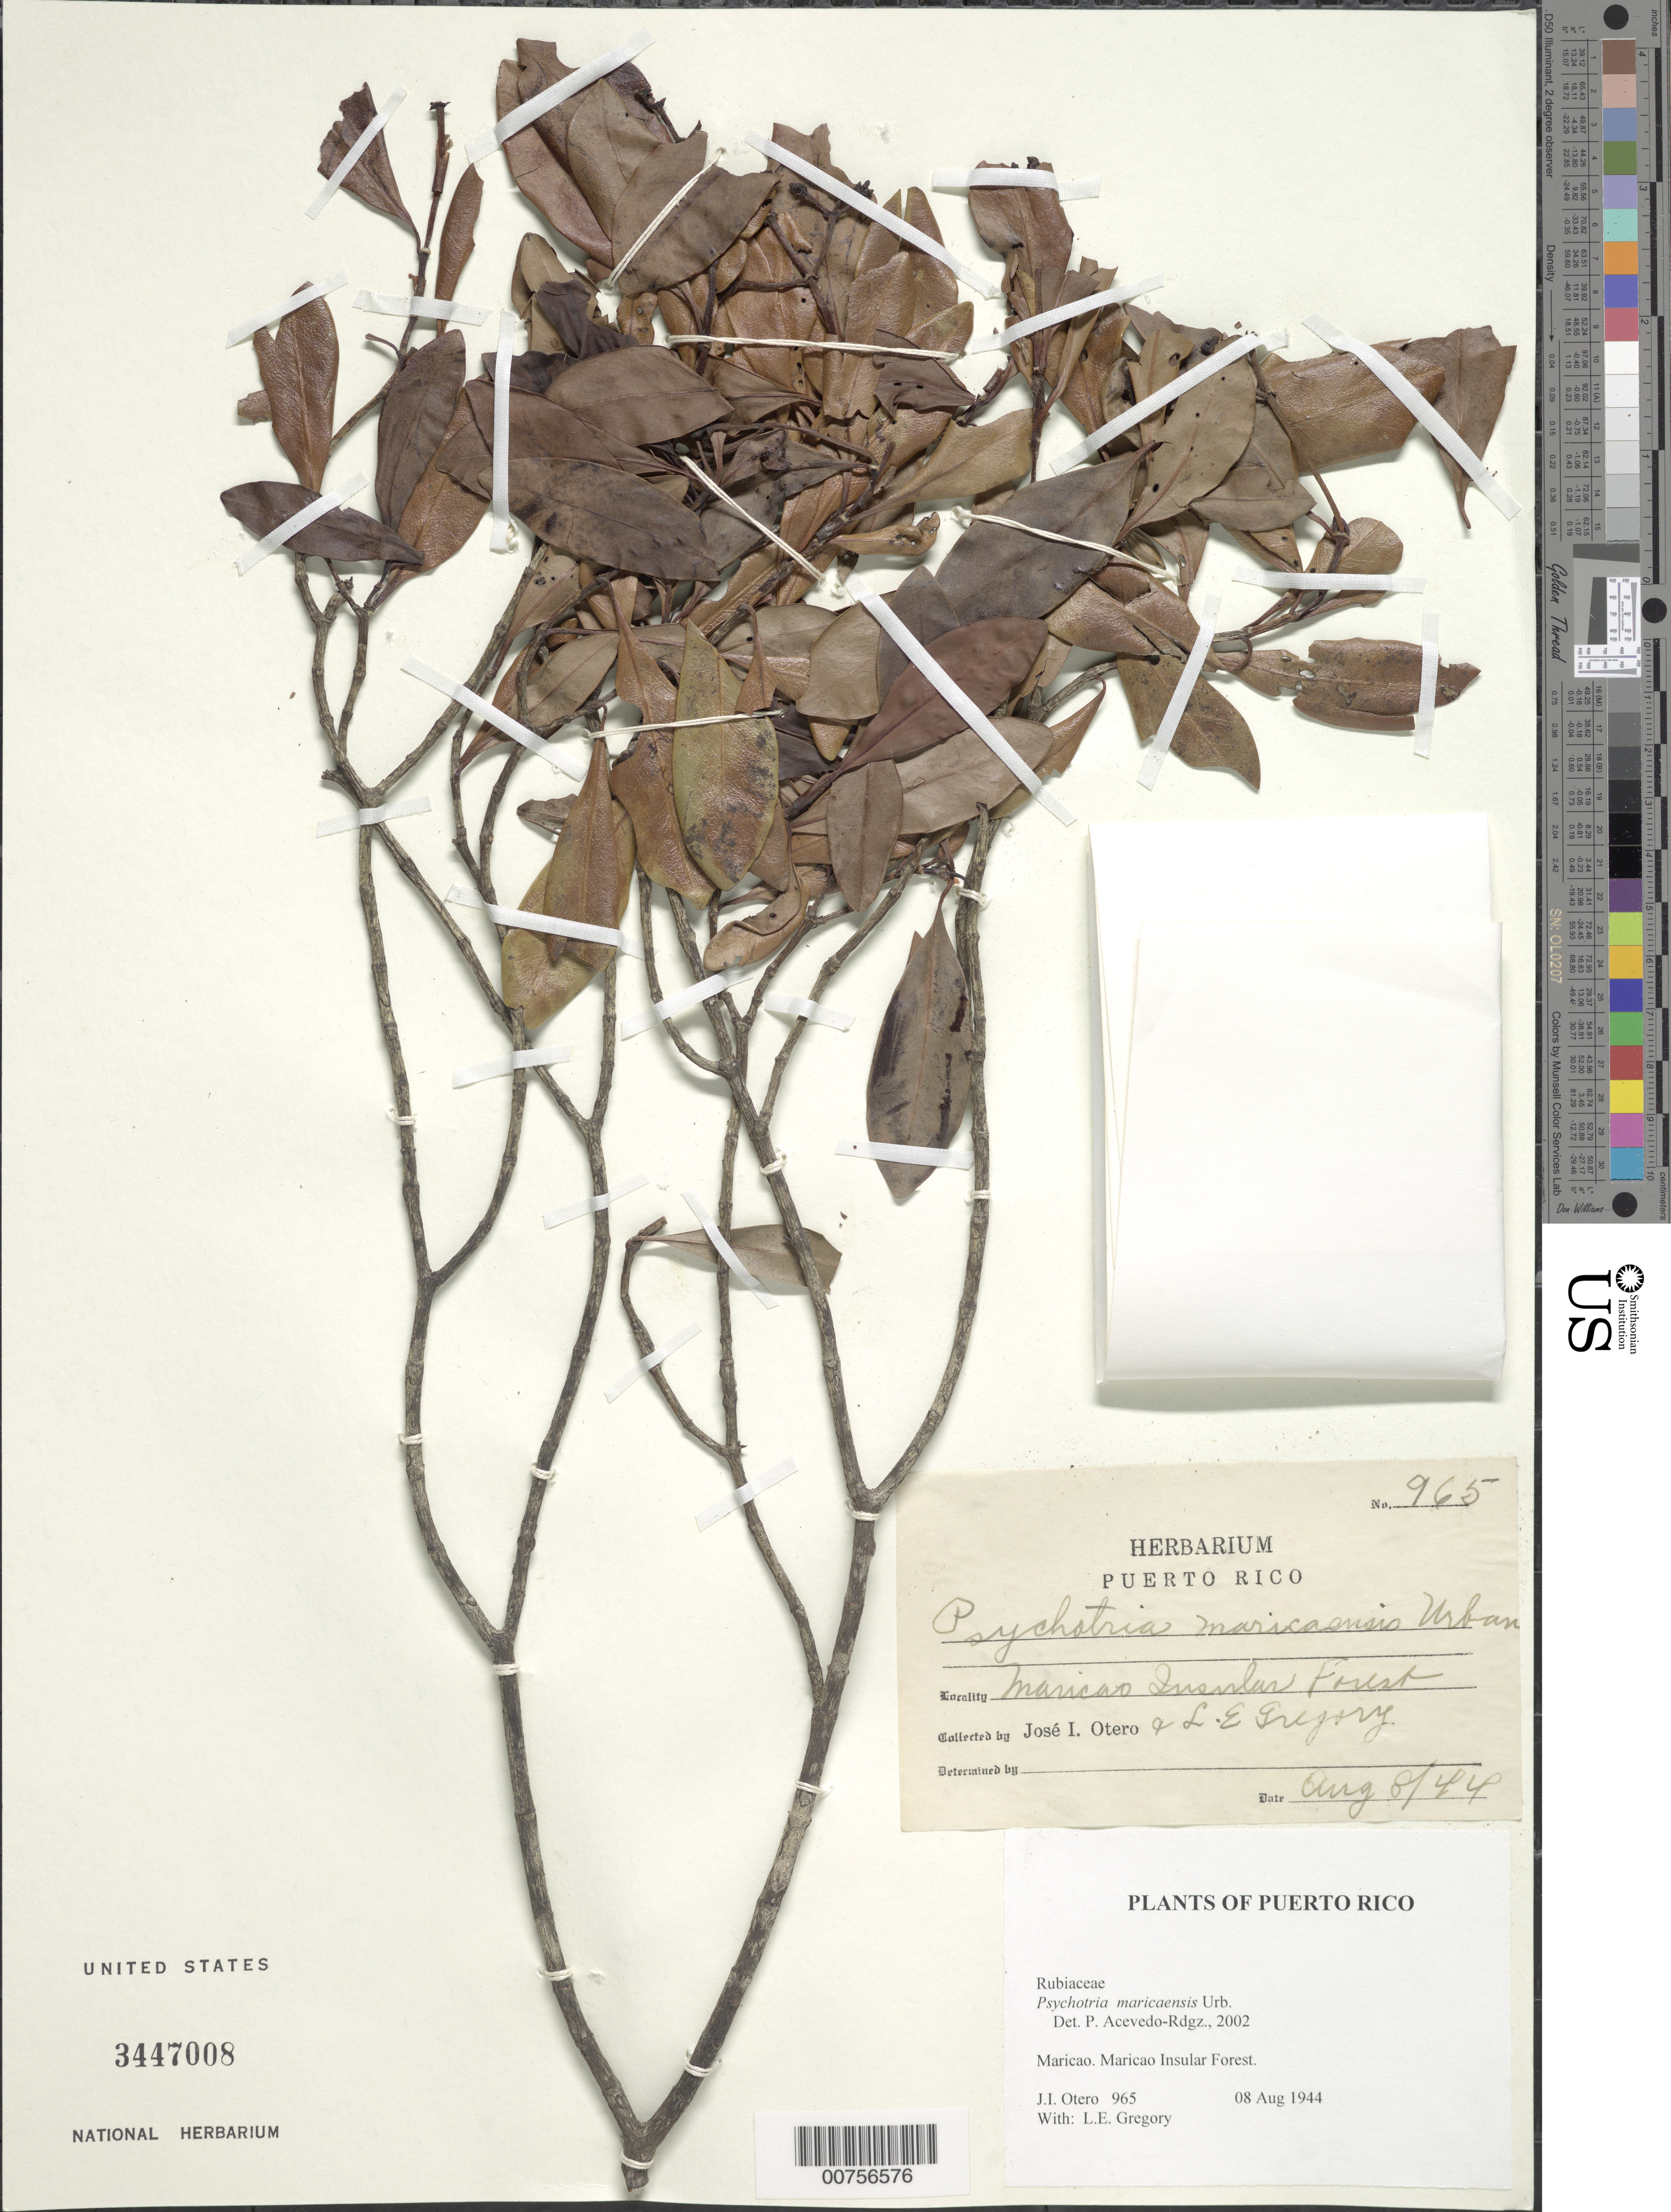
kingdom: Plantae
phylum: Tracheophyta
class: Magnoliopsida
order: Gentianales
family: Rubiaceae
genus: Psychotria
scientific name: Psychotria maricaensis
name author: Urb.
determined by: Acevedo-Rodríguez, P., (BOT), Smithsonian Institution - National Museum of Natural History (UNITED STATES)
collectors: J. Otero & L. E. Gregory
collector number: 965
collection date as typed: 08 Aug 1944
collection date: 1944-08-08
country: Puerto Rico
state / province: Maricao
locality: Maricao. Maricao Insular Forest.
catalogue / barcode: US 3447008